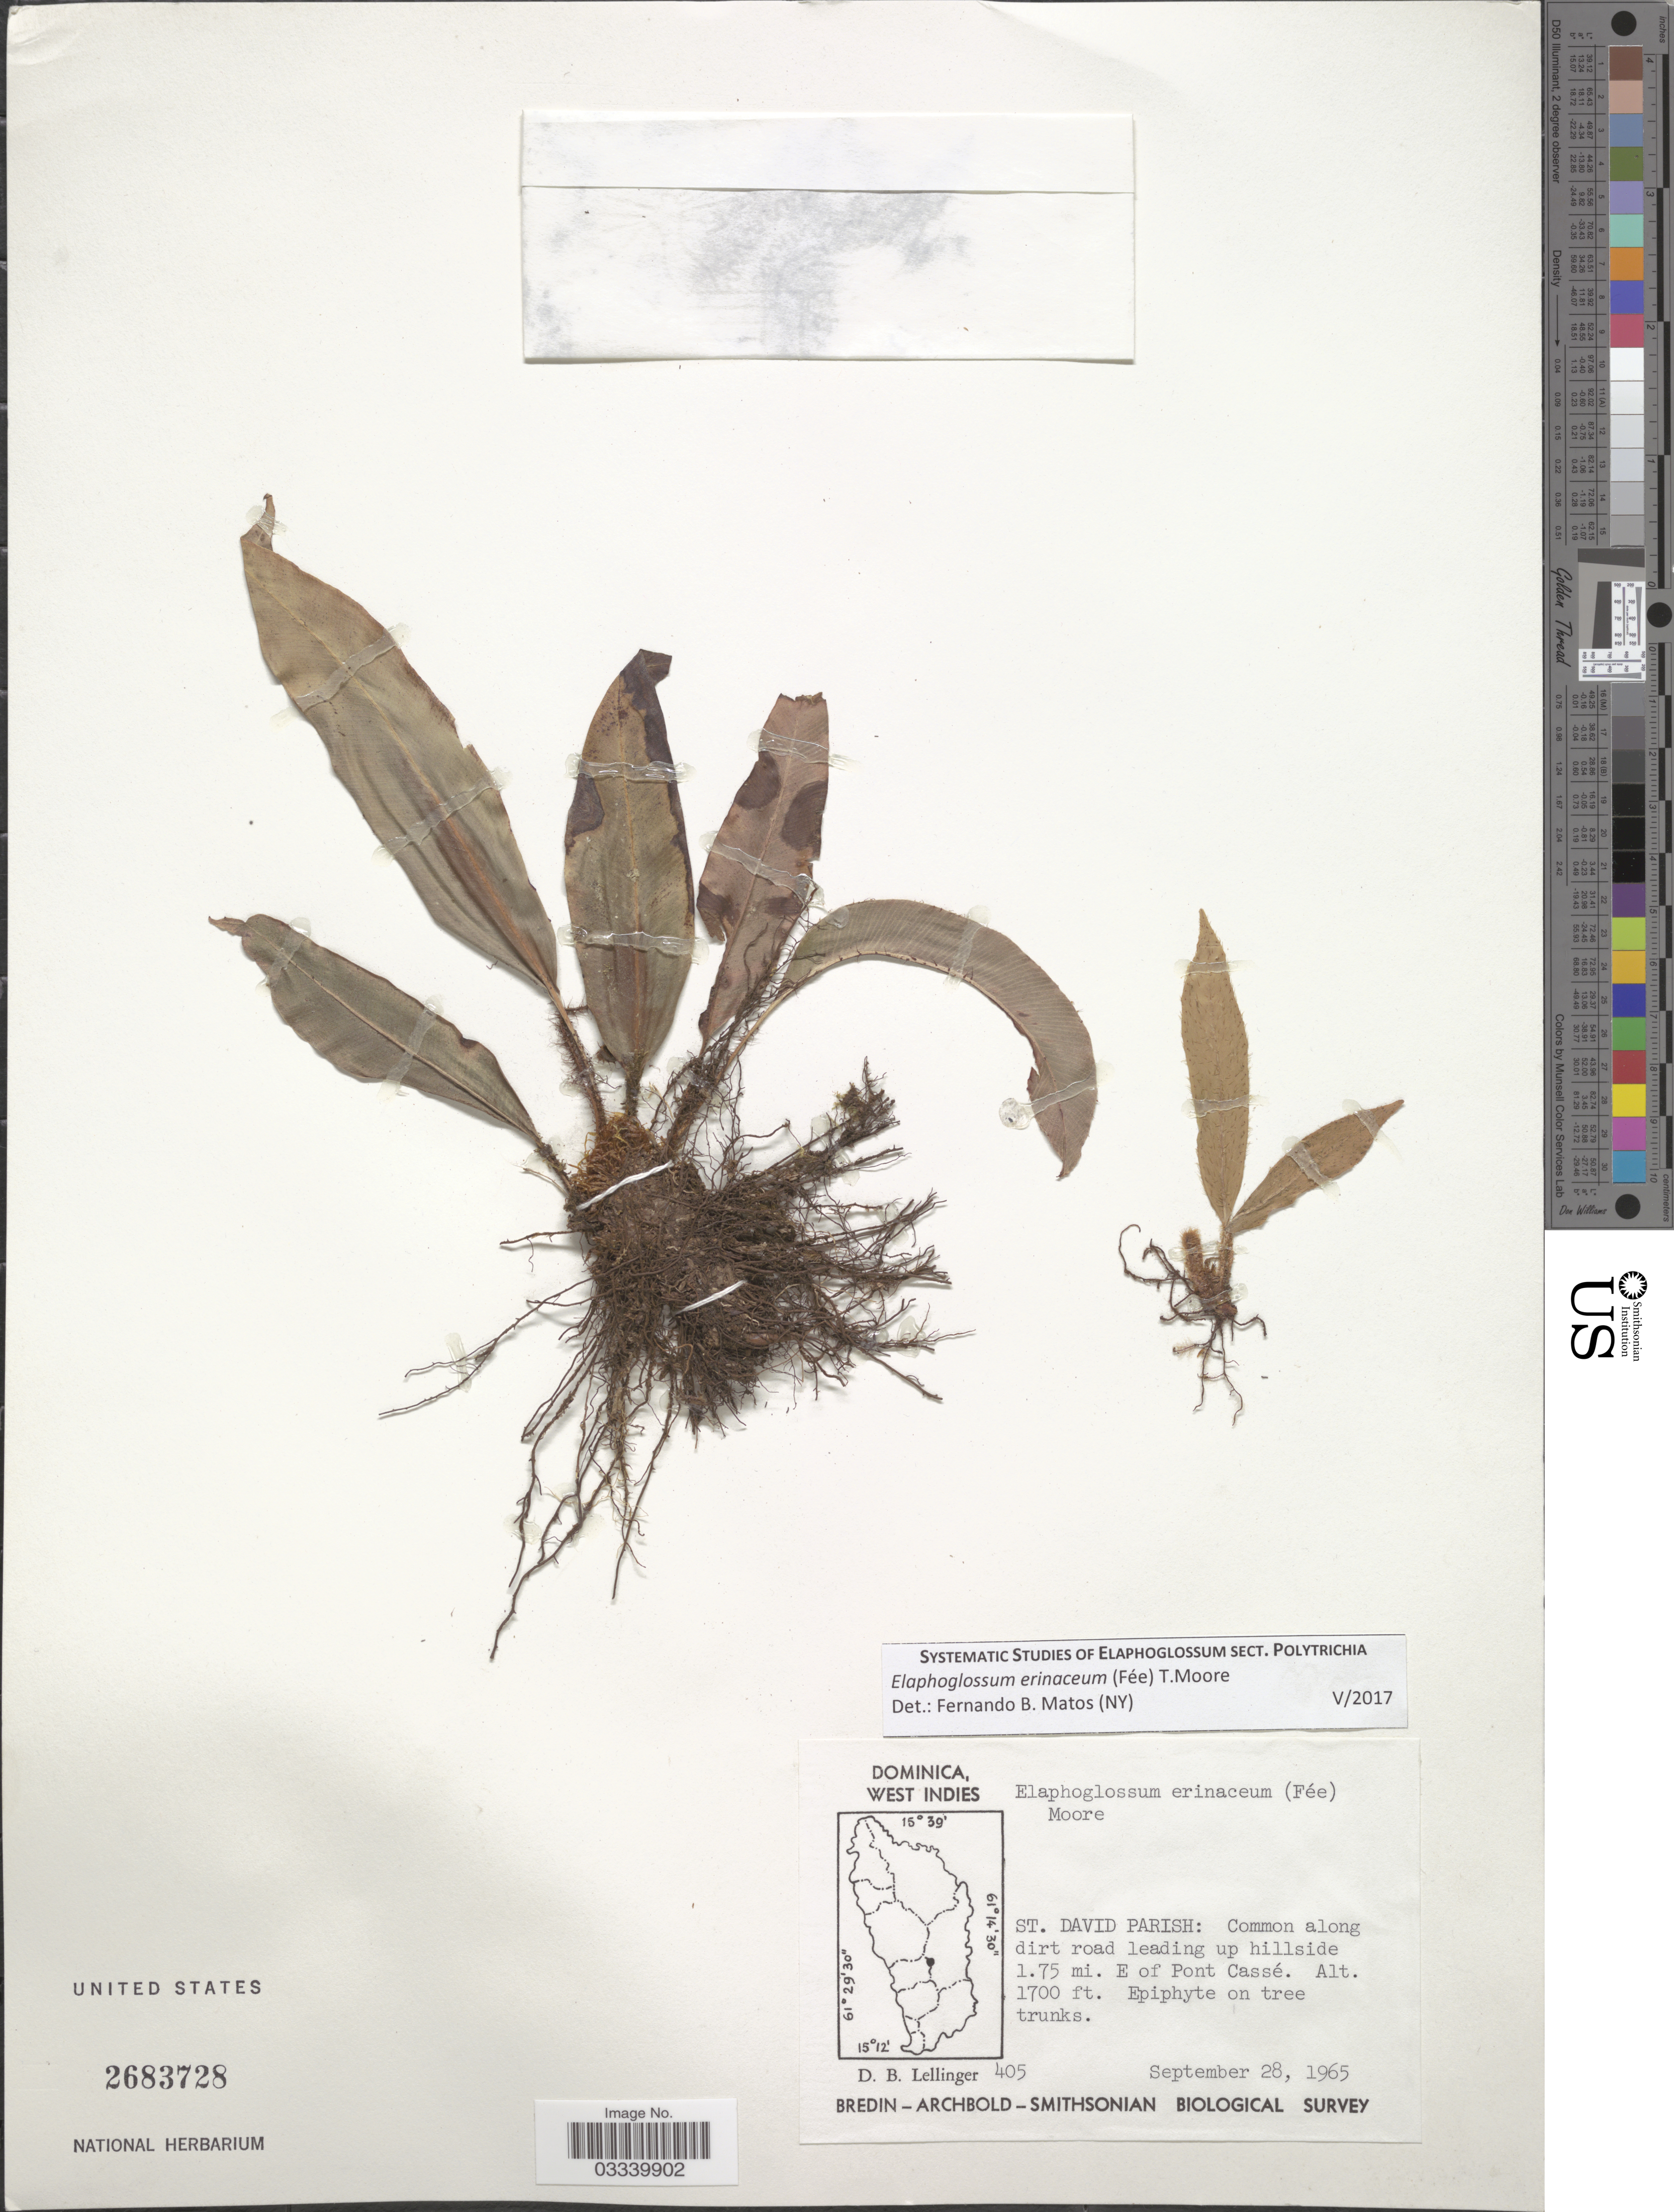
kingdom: Plantae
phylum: Tracheophyta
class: Polypodiopsida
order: Polypodiales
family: Dryopteridaceae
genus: Elaphoglossum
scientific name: Elaphoglossum erinaceum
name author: (Fée) T. Moore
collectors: D. B. Lellinger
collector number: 405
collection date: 1965-09-28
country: Dominica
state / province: St. David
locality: St. David Parish: Common along dirt road leading up hillside 1.75 mi. E. of Pont Cassé.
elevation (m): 518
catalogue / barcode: US 2683728